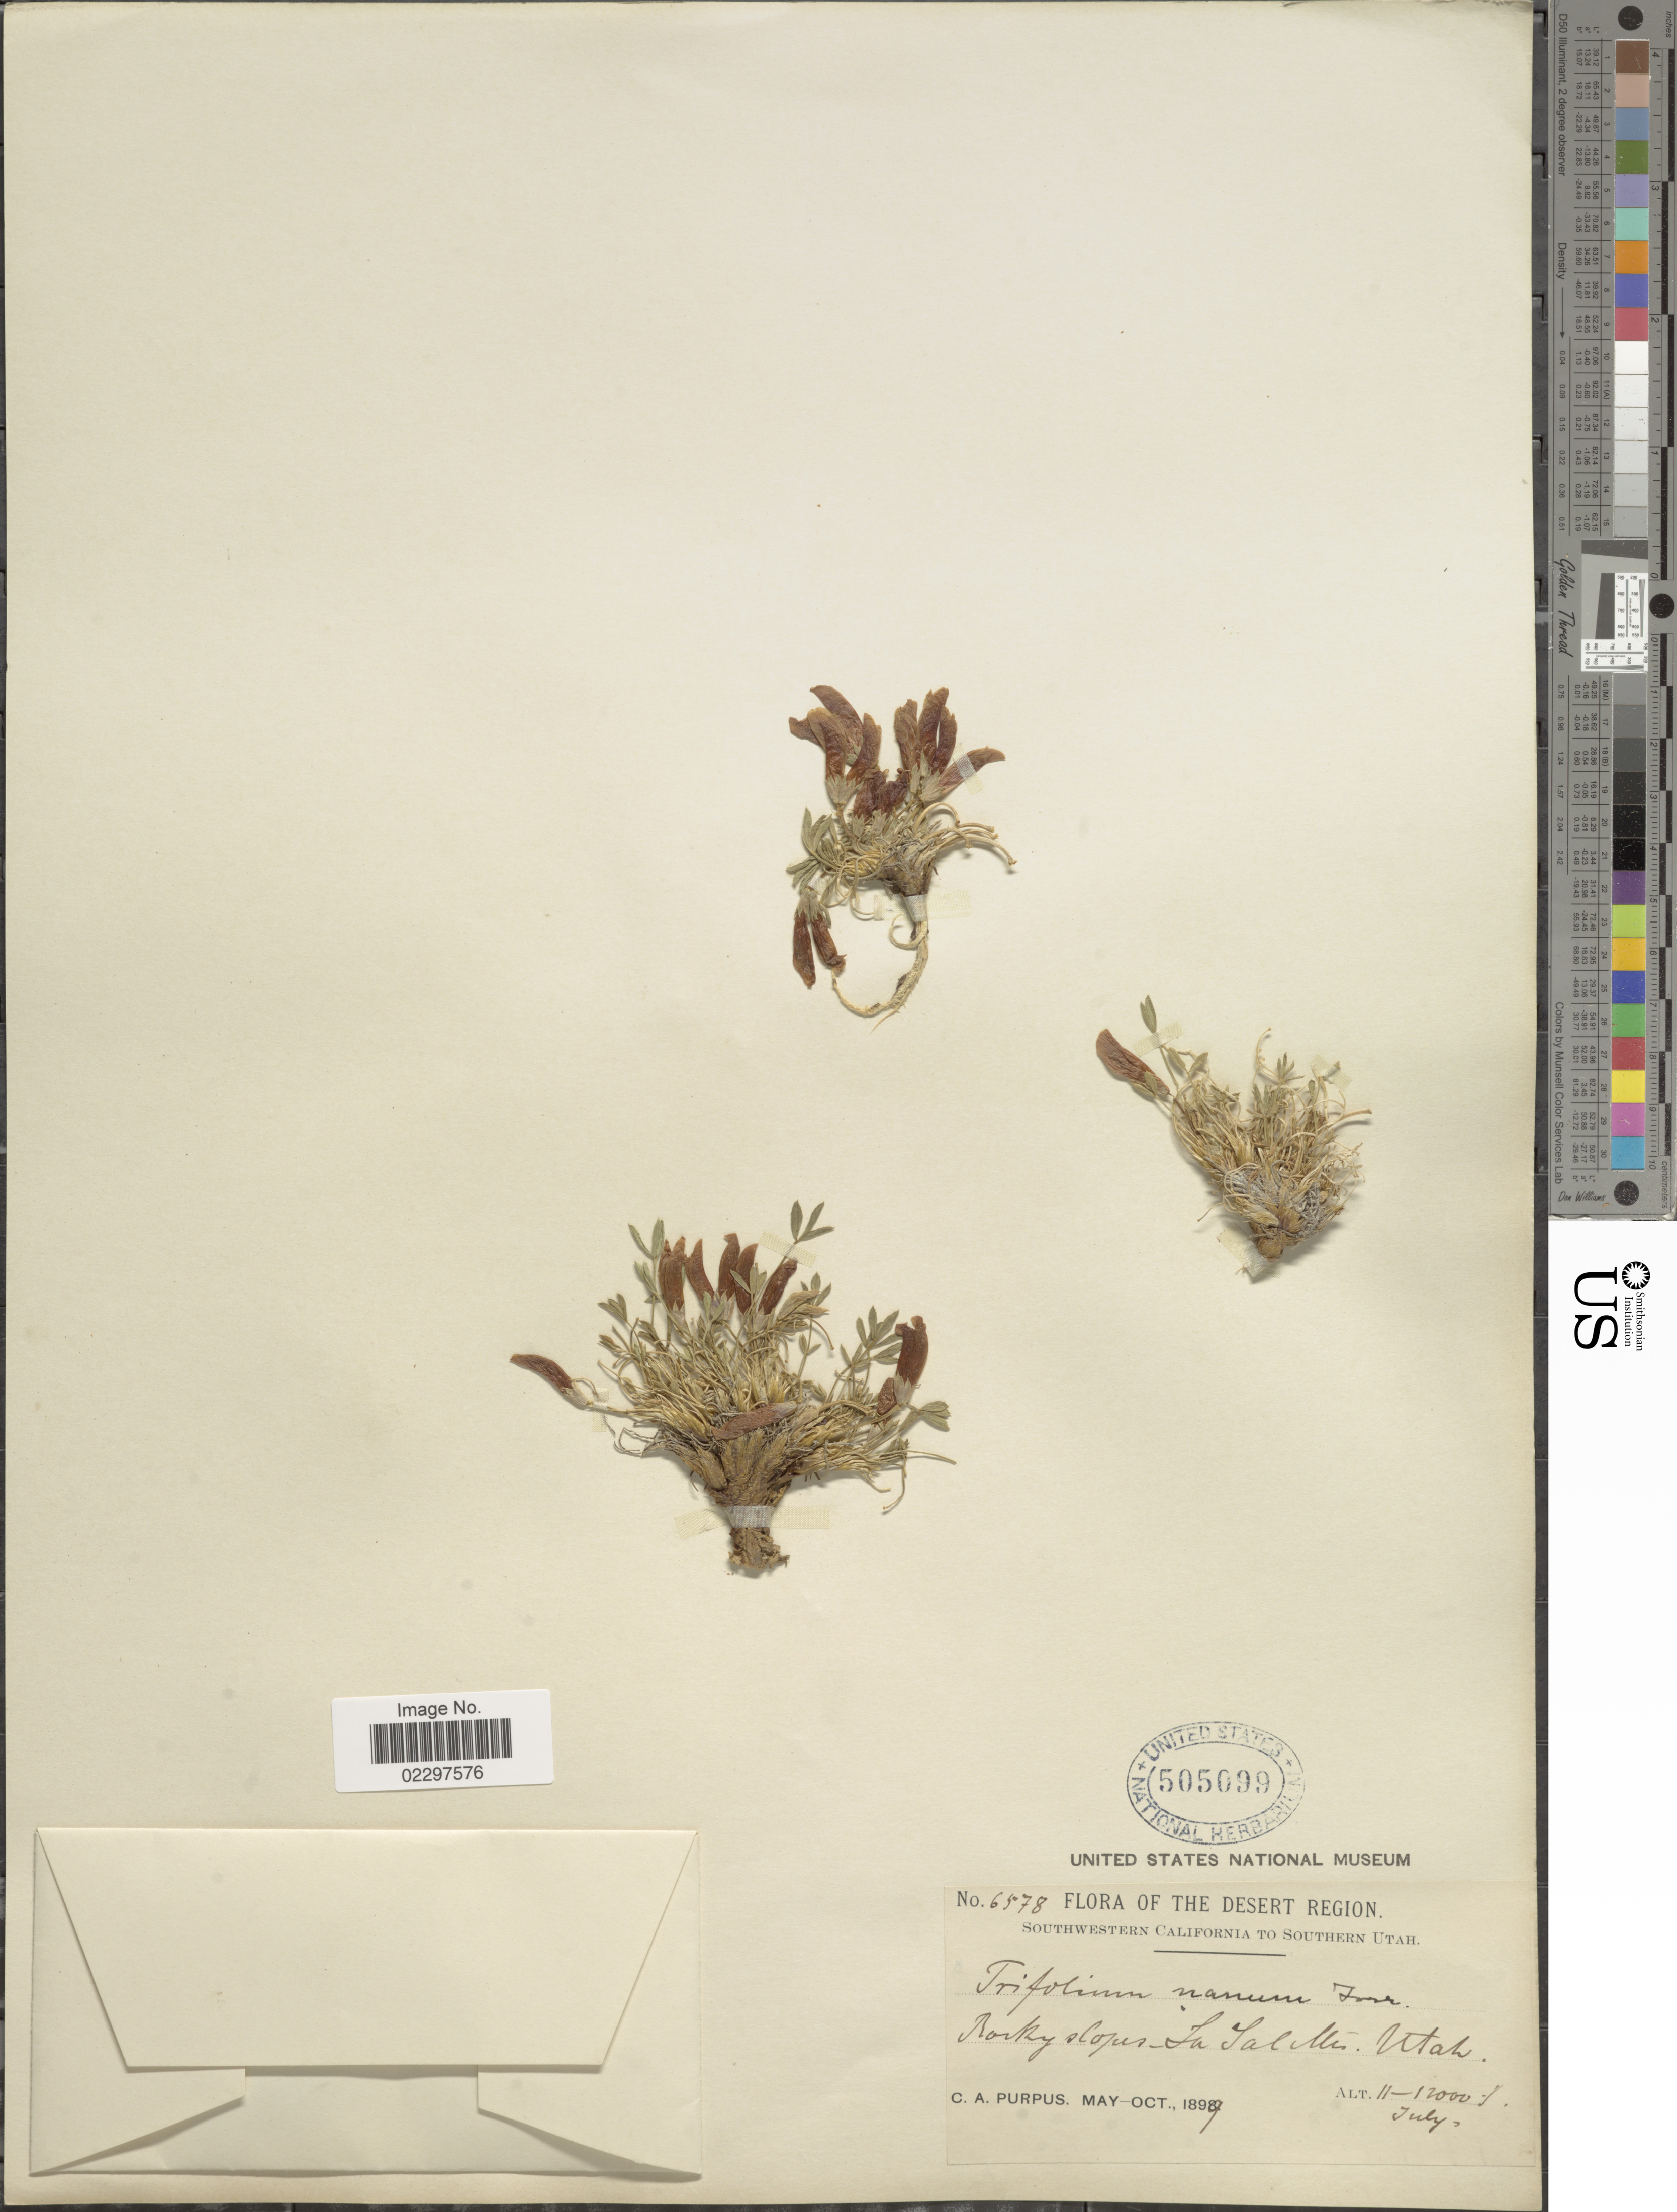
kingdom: Plantae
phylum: Tracheophyta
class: Magnoliopsida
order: Fabales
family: Fabaceae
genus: Trifolium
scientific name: Trifolium nanum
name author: Torr.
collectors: C. A. Purpus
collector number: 6578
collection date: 1899-07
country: United States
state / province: Utah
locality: Desert Region. Southwestern California to Southern Utah. Rocky slopes. La Sal Mts.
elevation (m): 3353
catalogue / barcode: US 505099